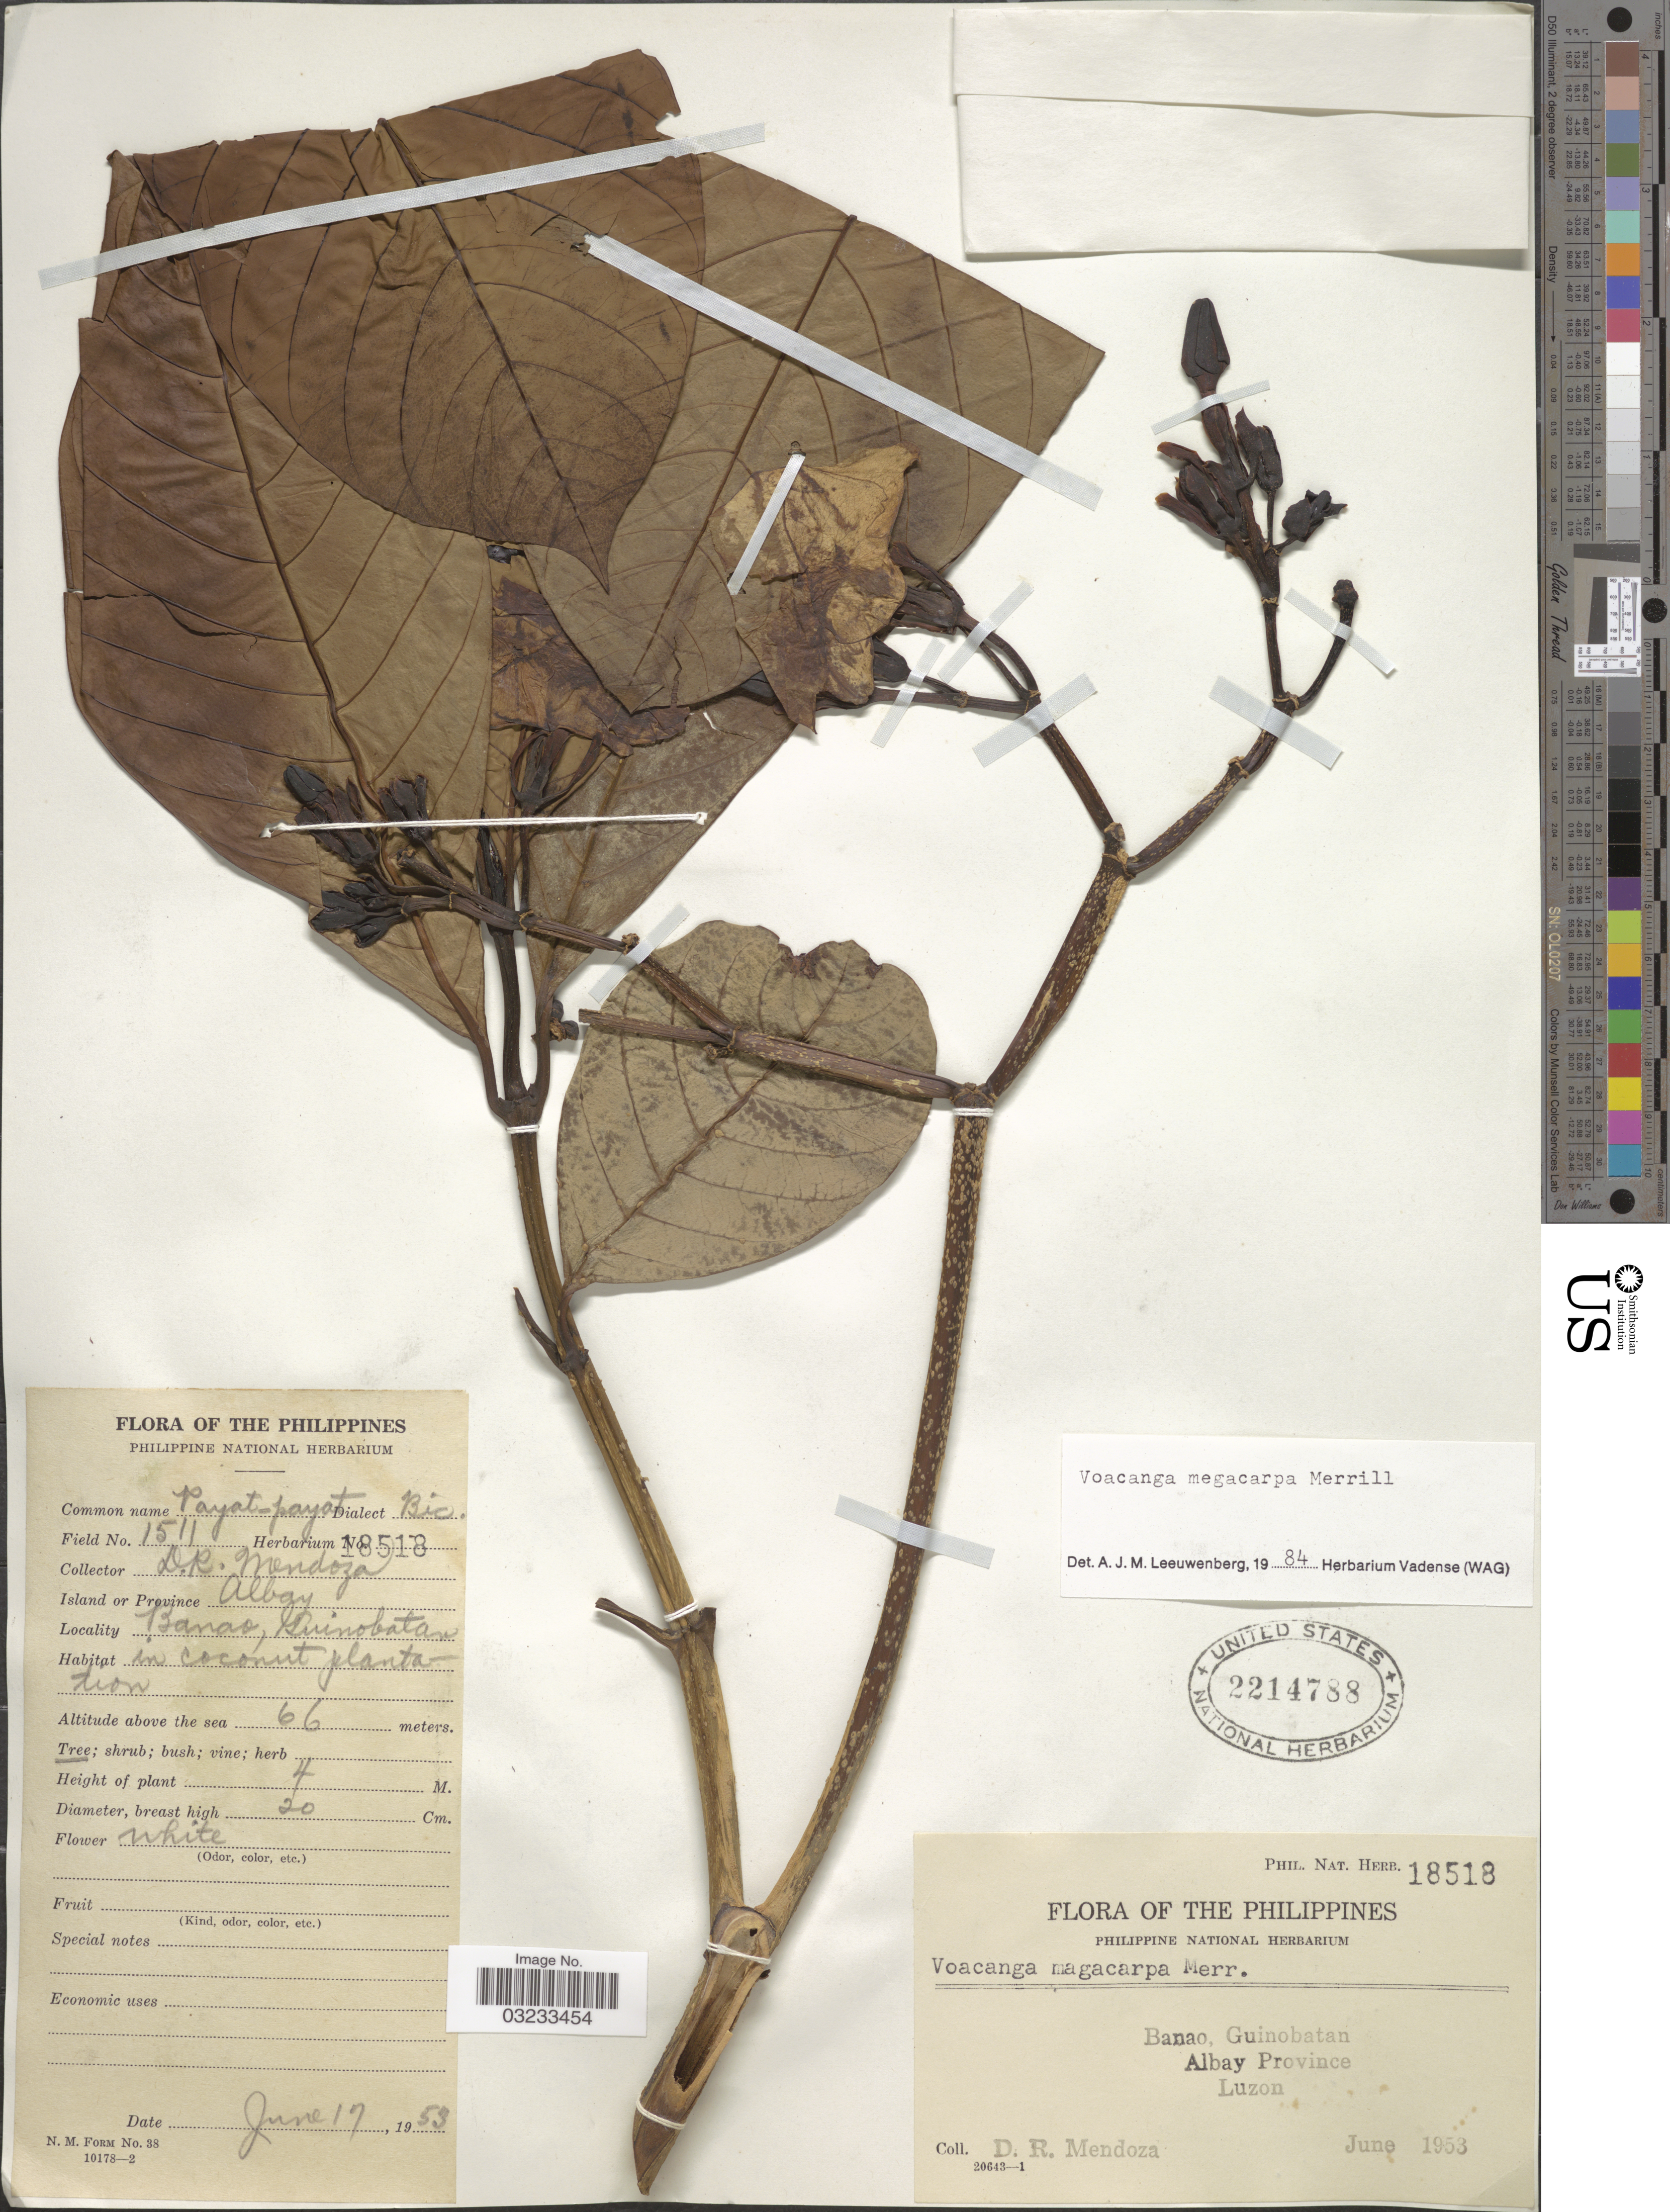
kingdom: Plantae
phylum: Tracheophyta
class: Magnoliopsida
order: Gentianales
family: Apocynaceae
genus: Voacanga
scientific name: Voacanga megacarpa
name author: Merr.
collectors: D. Mendoza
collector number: Phil. Nat. Herb. 18518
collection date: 1953-06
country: Philippines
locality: Banao, Guinobatan, Albay Province, Luzon.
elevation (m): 66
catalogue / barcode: US 2214788